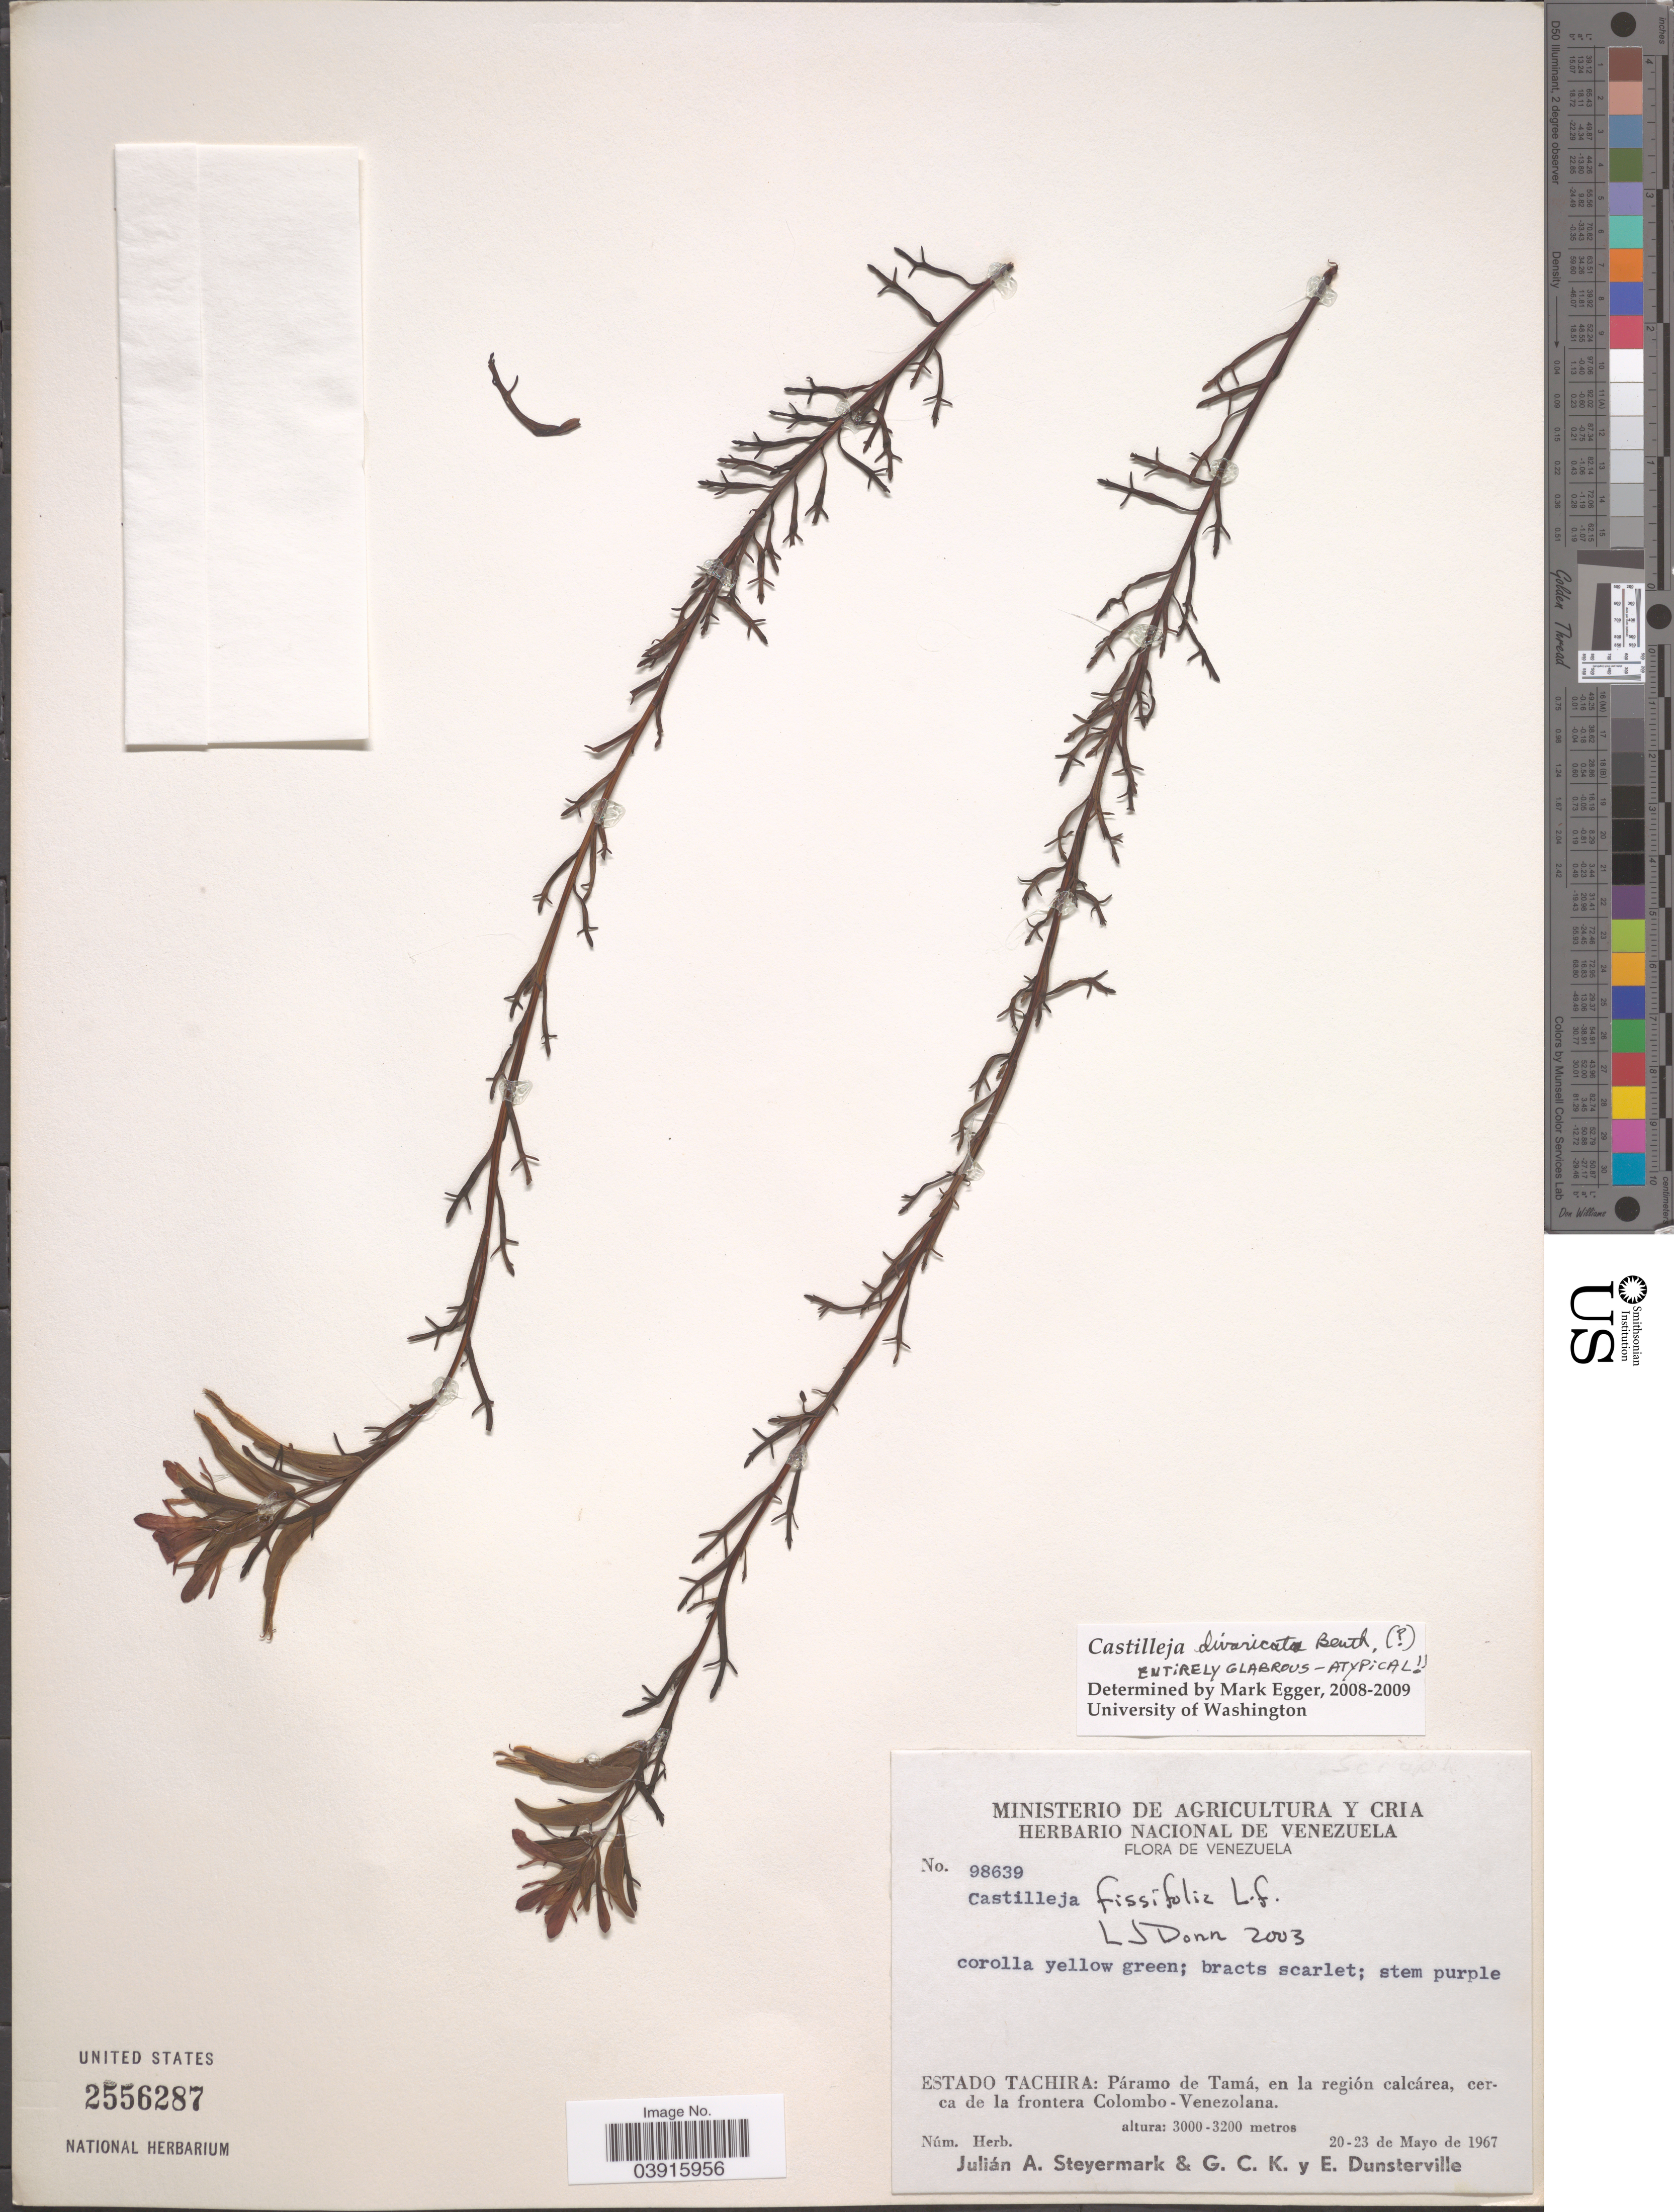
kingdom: Plantae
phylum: Tracheophyta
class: Magnoliopsida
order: Lamiales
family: Orobanchaceae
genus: Castilleja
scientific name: Castilleja divaricata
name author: Benth.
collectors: J. Steyermark, G. C. K. Dunsterville & E. Dunsterville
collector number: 98639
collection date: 1967-05-20/1967-05-23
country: Venezuela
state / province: Tachira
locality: Páramo de Tamá, en la región calcárea, cerca de la frontera Colombo-Venezolana.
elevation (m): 3000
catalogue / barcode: US 2556287